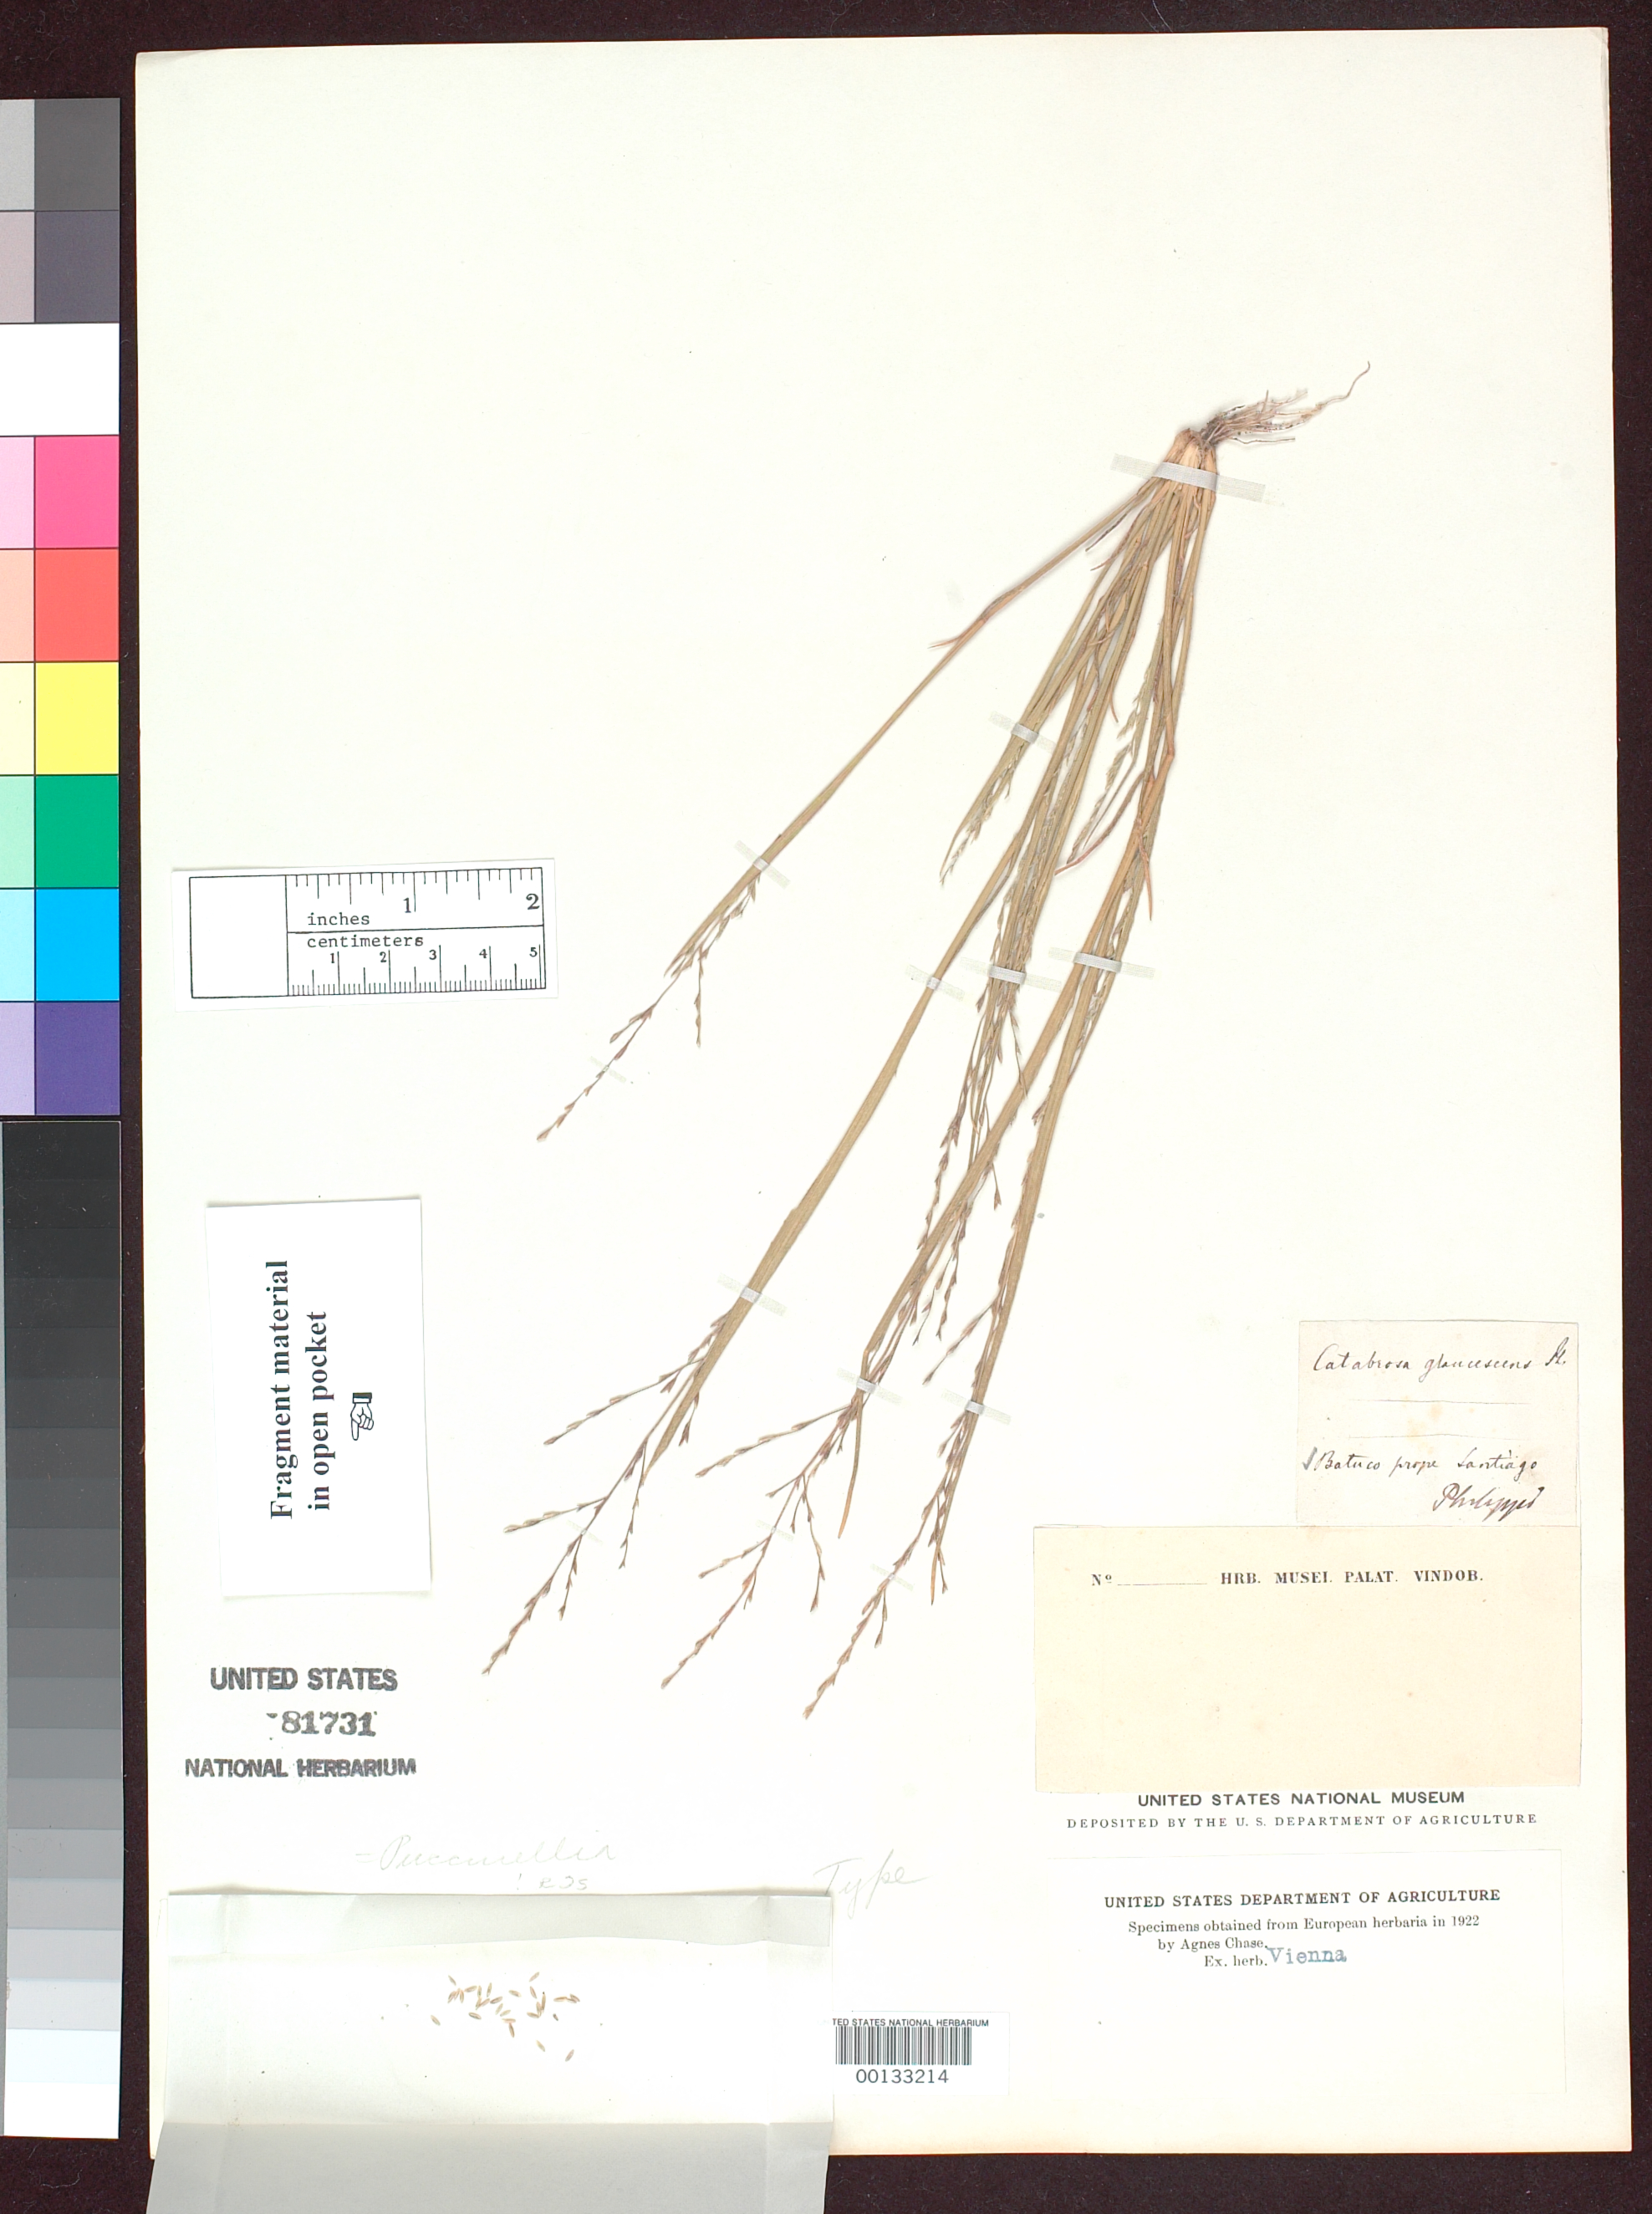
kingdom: Plantae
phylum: Tracheophyta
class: Liliopsida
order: Poales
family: Poaceae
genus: Catabrosa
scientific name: Catabrosa glaucescens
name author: Phil.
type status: Type Collection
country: Chile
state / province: Región Metropolitana (RM)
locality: Sehalle en la Vega entre Quilicurai Batuco.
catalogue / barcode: US 81731